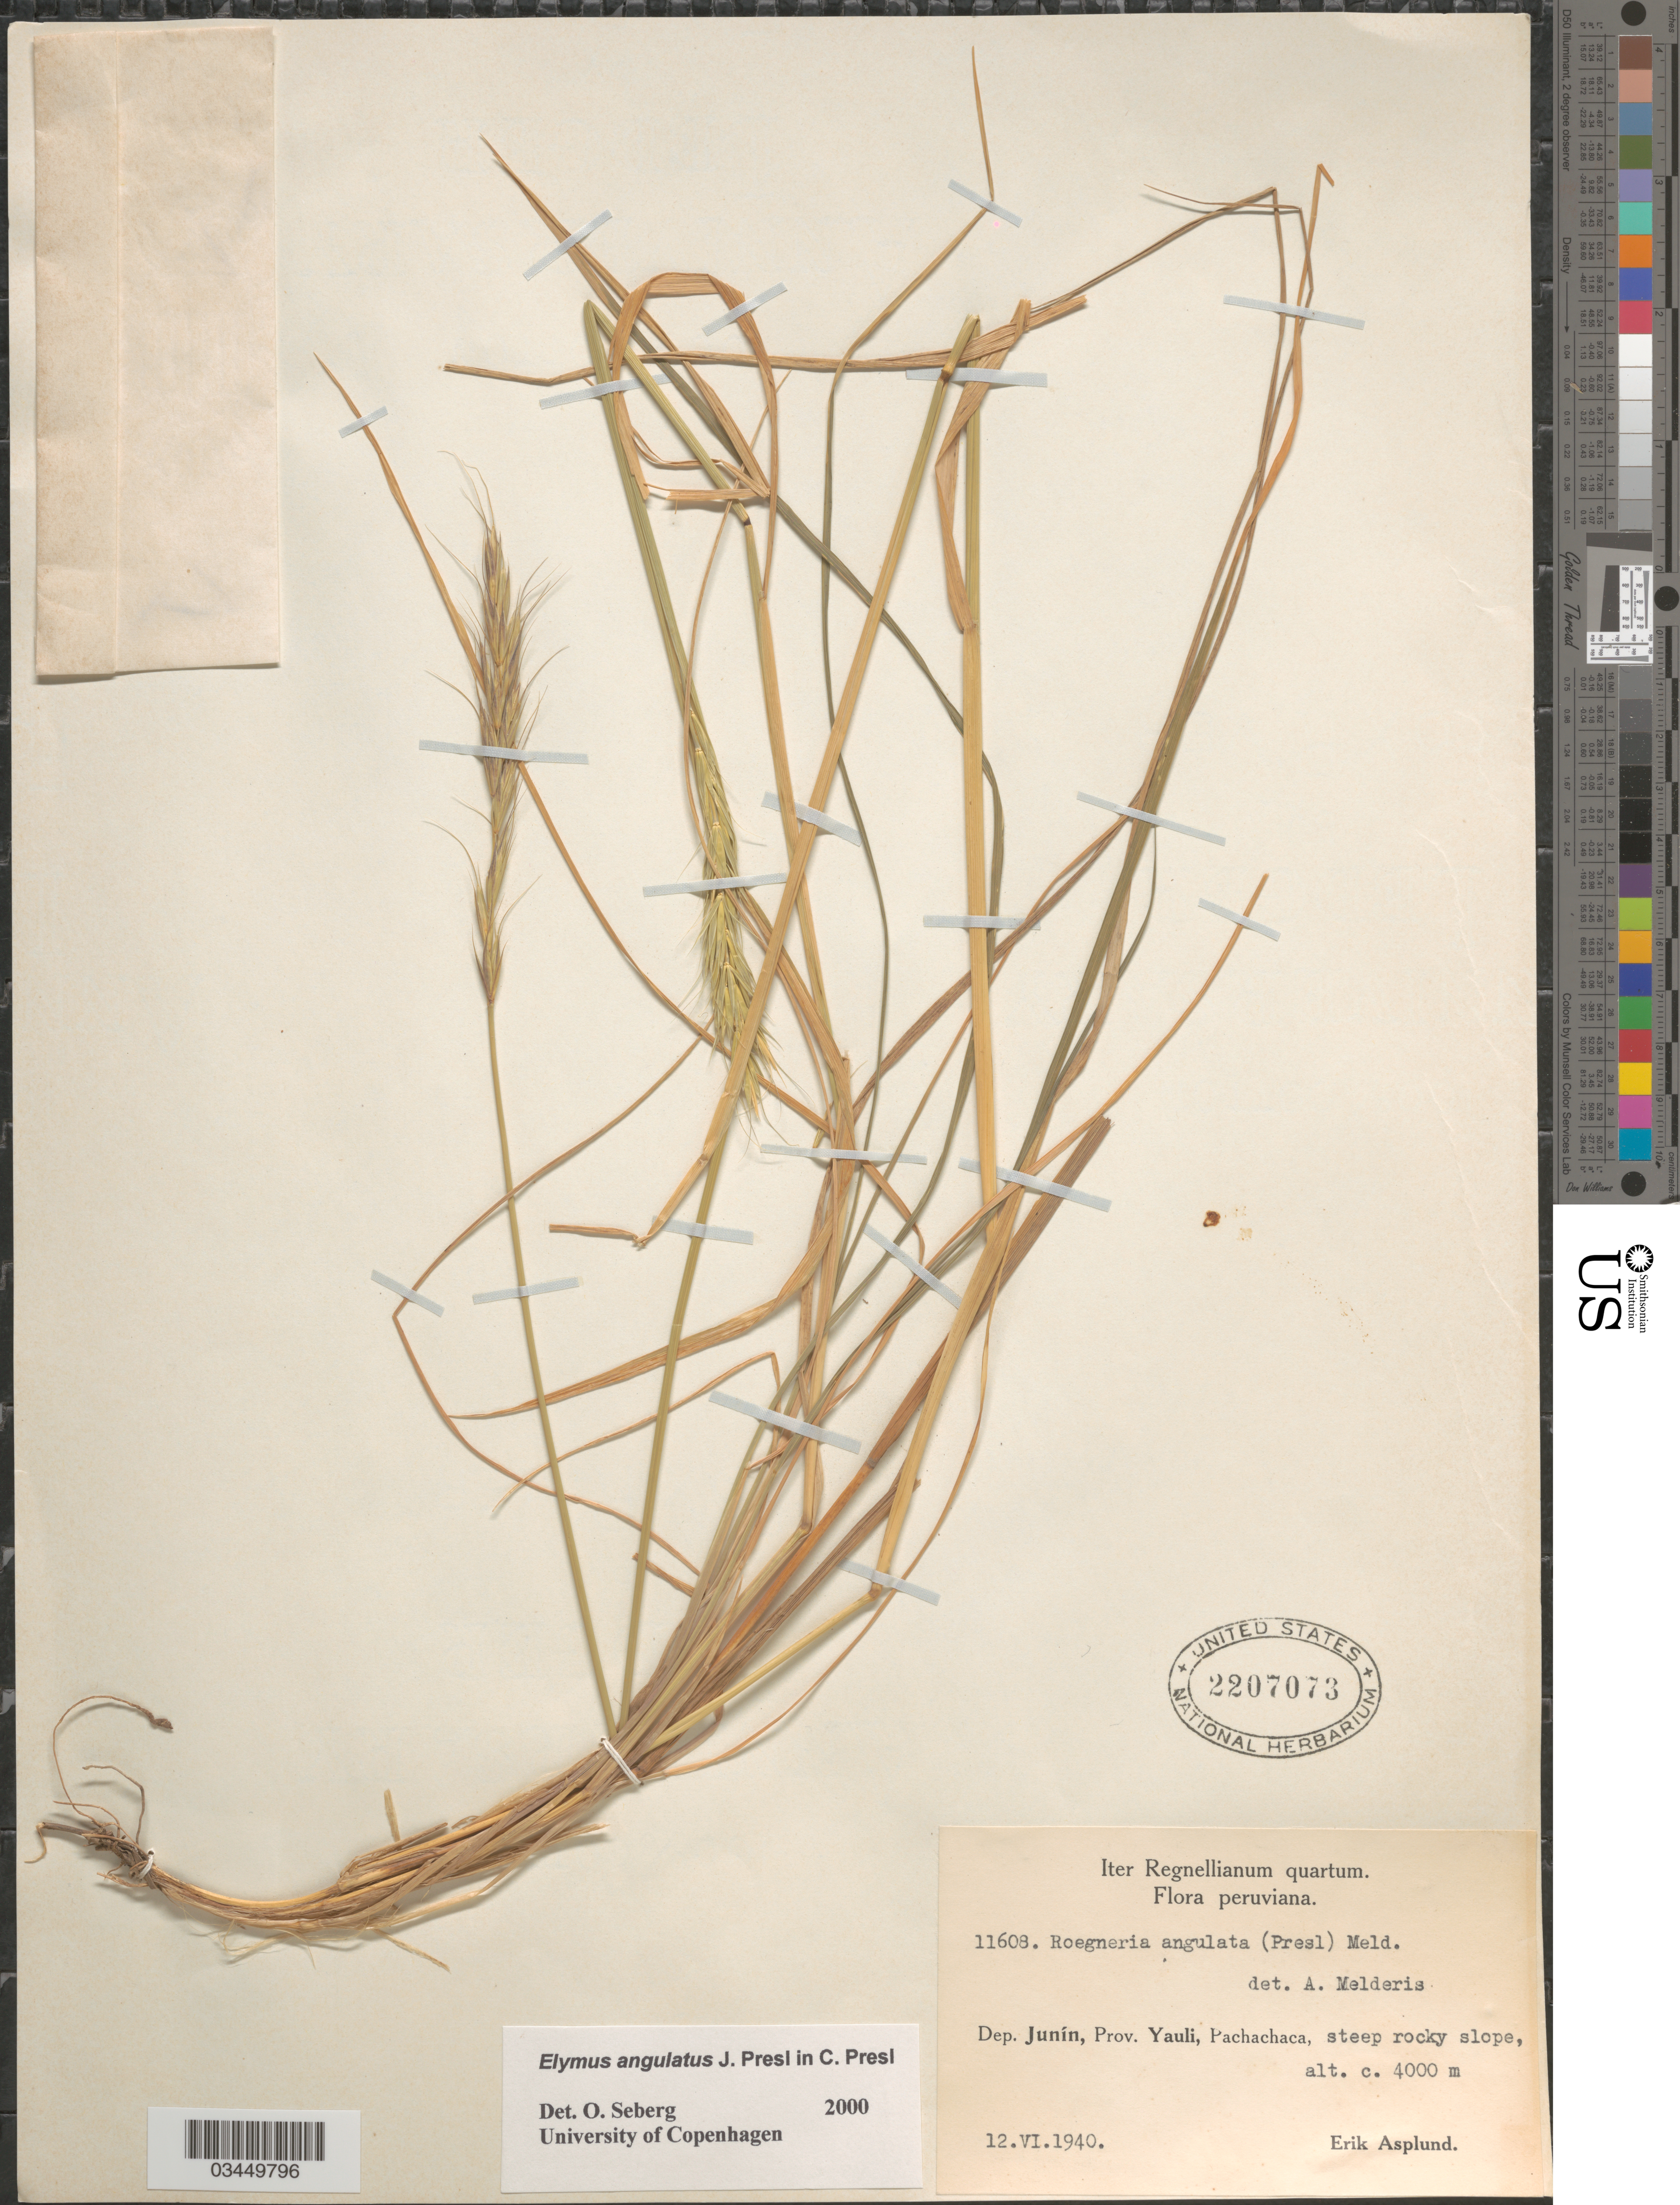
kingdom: Plantae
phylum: Tracheophyta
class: Liliopsida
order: Poales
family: Poaceae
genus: Elymus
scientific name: Elymus angulatus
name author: J. Presl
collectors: E. Asplund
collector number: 11608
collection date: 1940-06-12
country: Peru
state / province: Junín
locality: Iter Regnellianum quartum. Dep. Junín, Prov. Yauli, Pachachaca.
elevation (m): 4000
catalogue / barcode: US 2207073